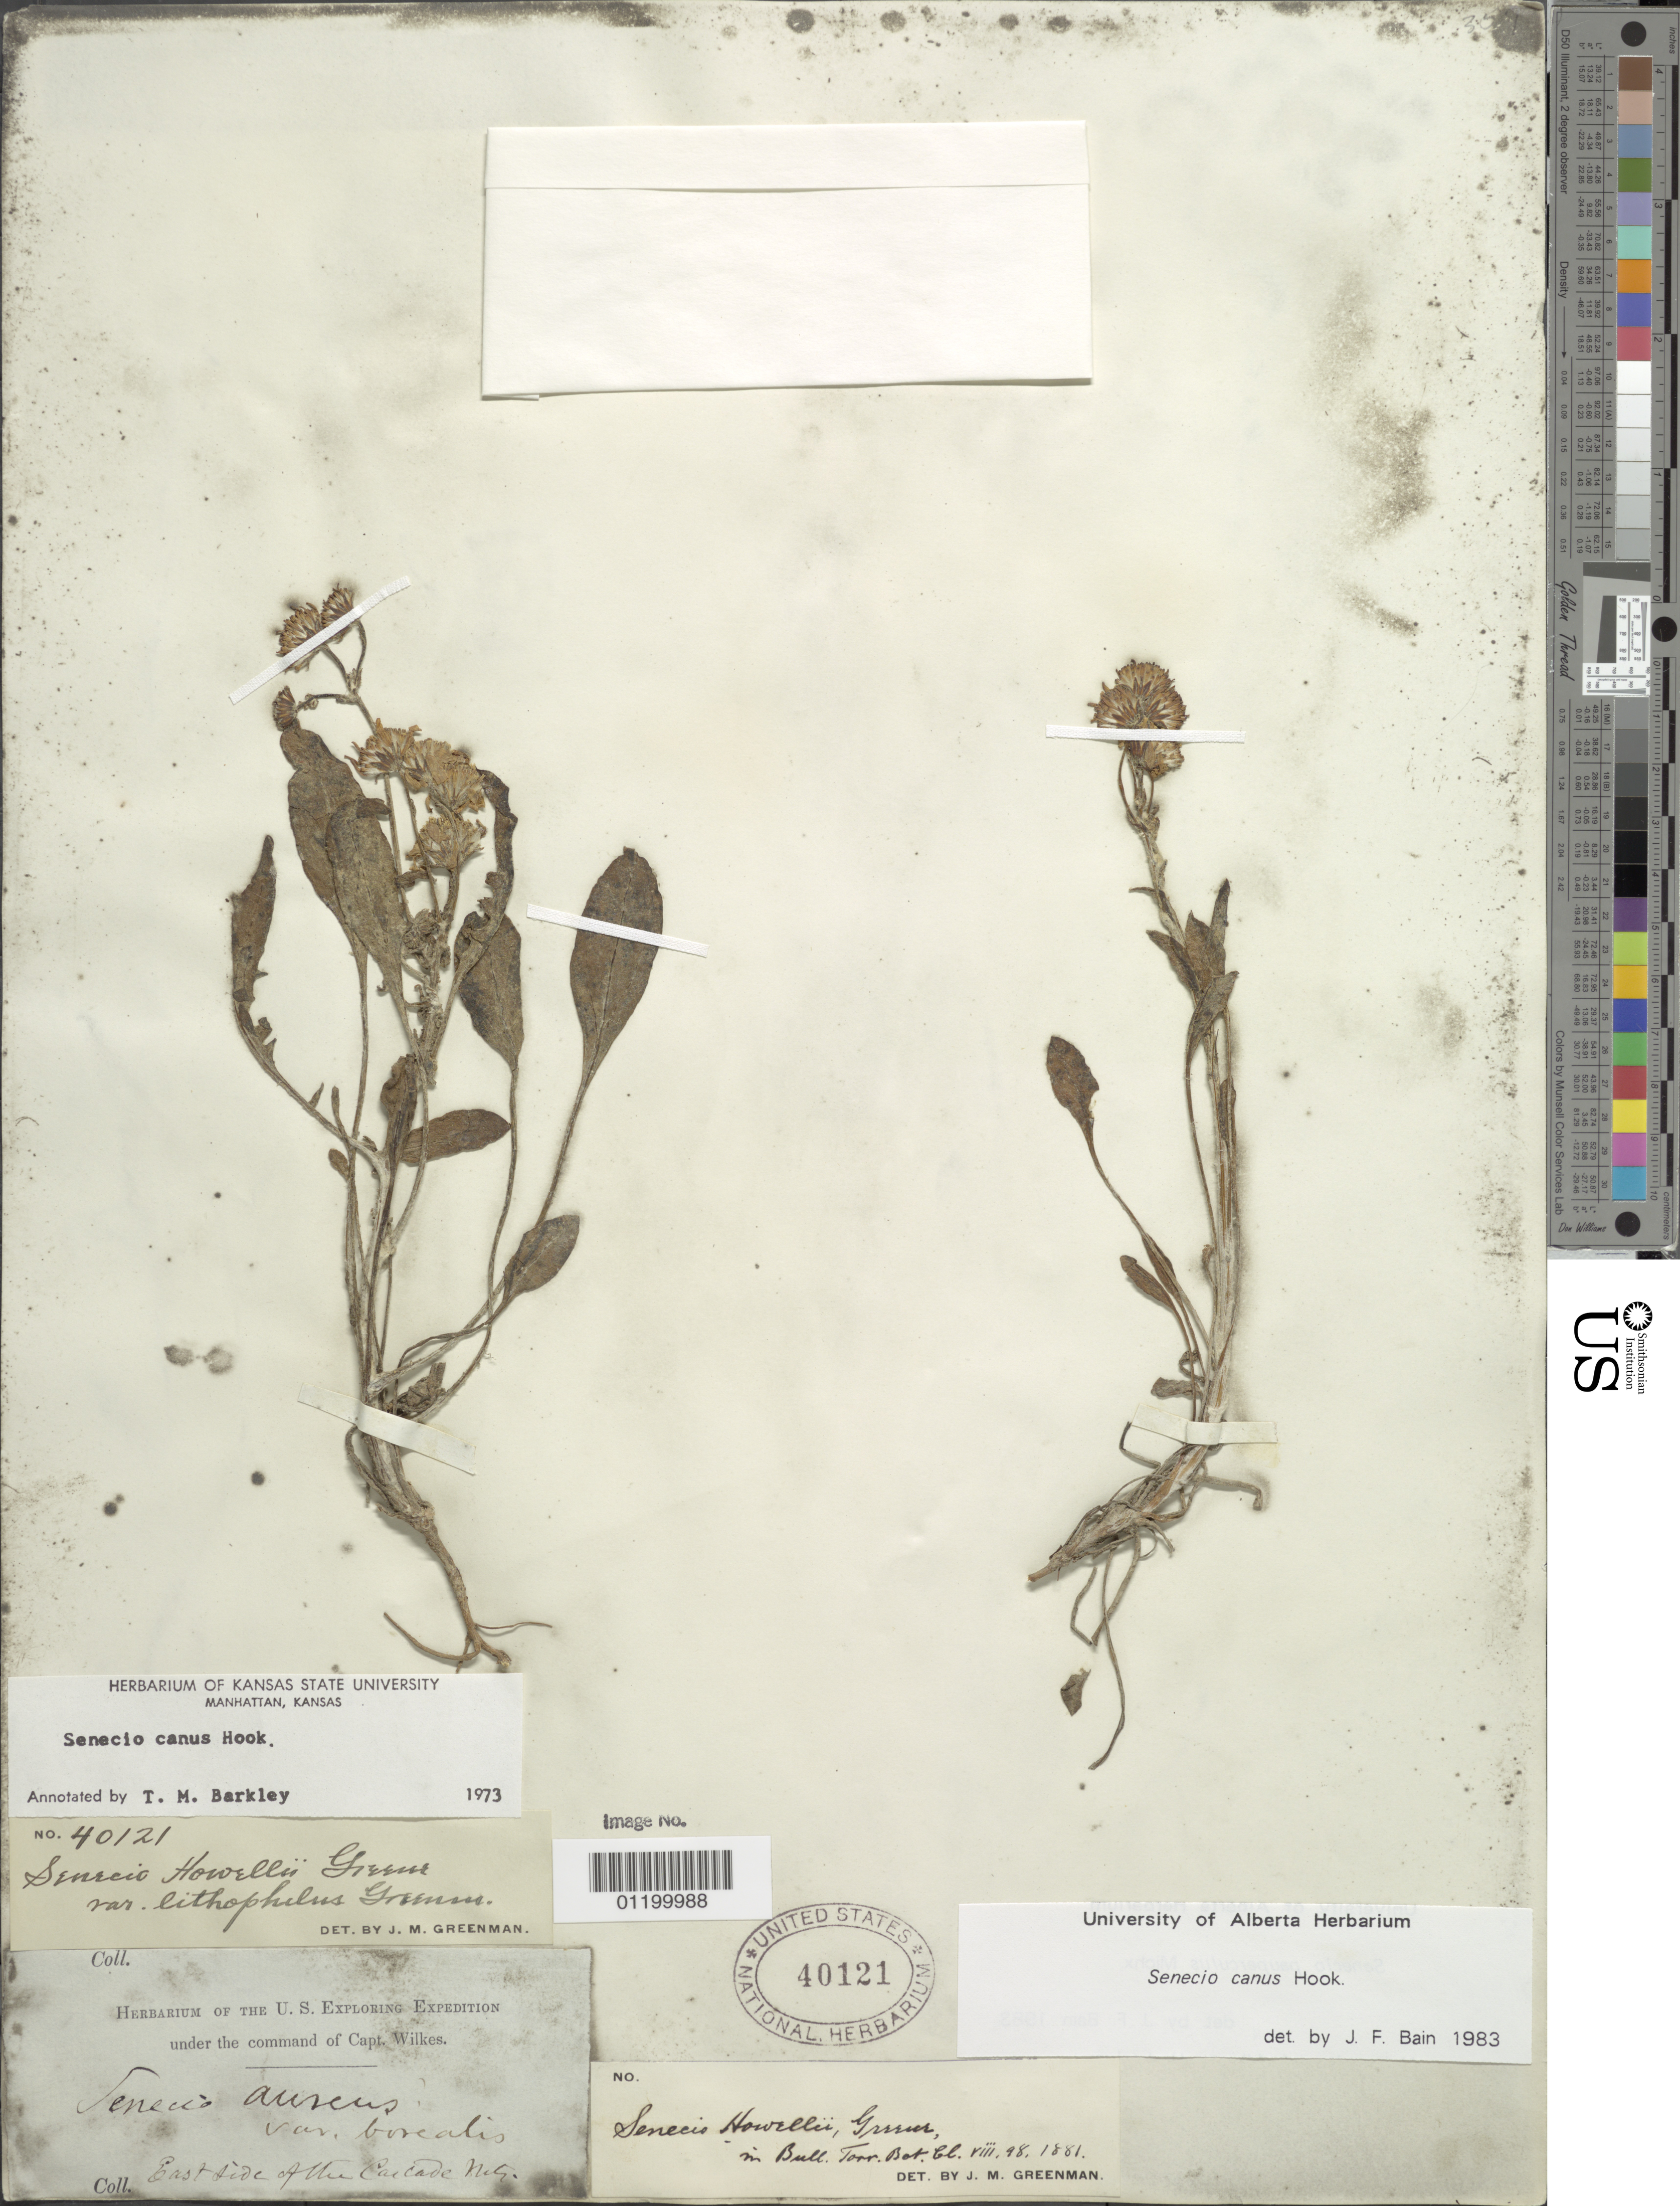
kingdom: Plantae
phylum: Tracheophyta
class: Magnoliopsida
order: Asterales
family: Asteraceae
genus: Packera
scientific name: Packera cana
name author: (Hook.) W.A. Weber & Á. Löve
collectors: Wilkes Explor. Exped.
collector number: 40121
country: United States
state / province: Washington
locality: East side of Cascade Mts.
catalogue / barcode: US 40121